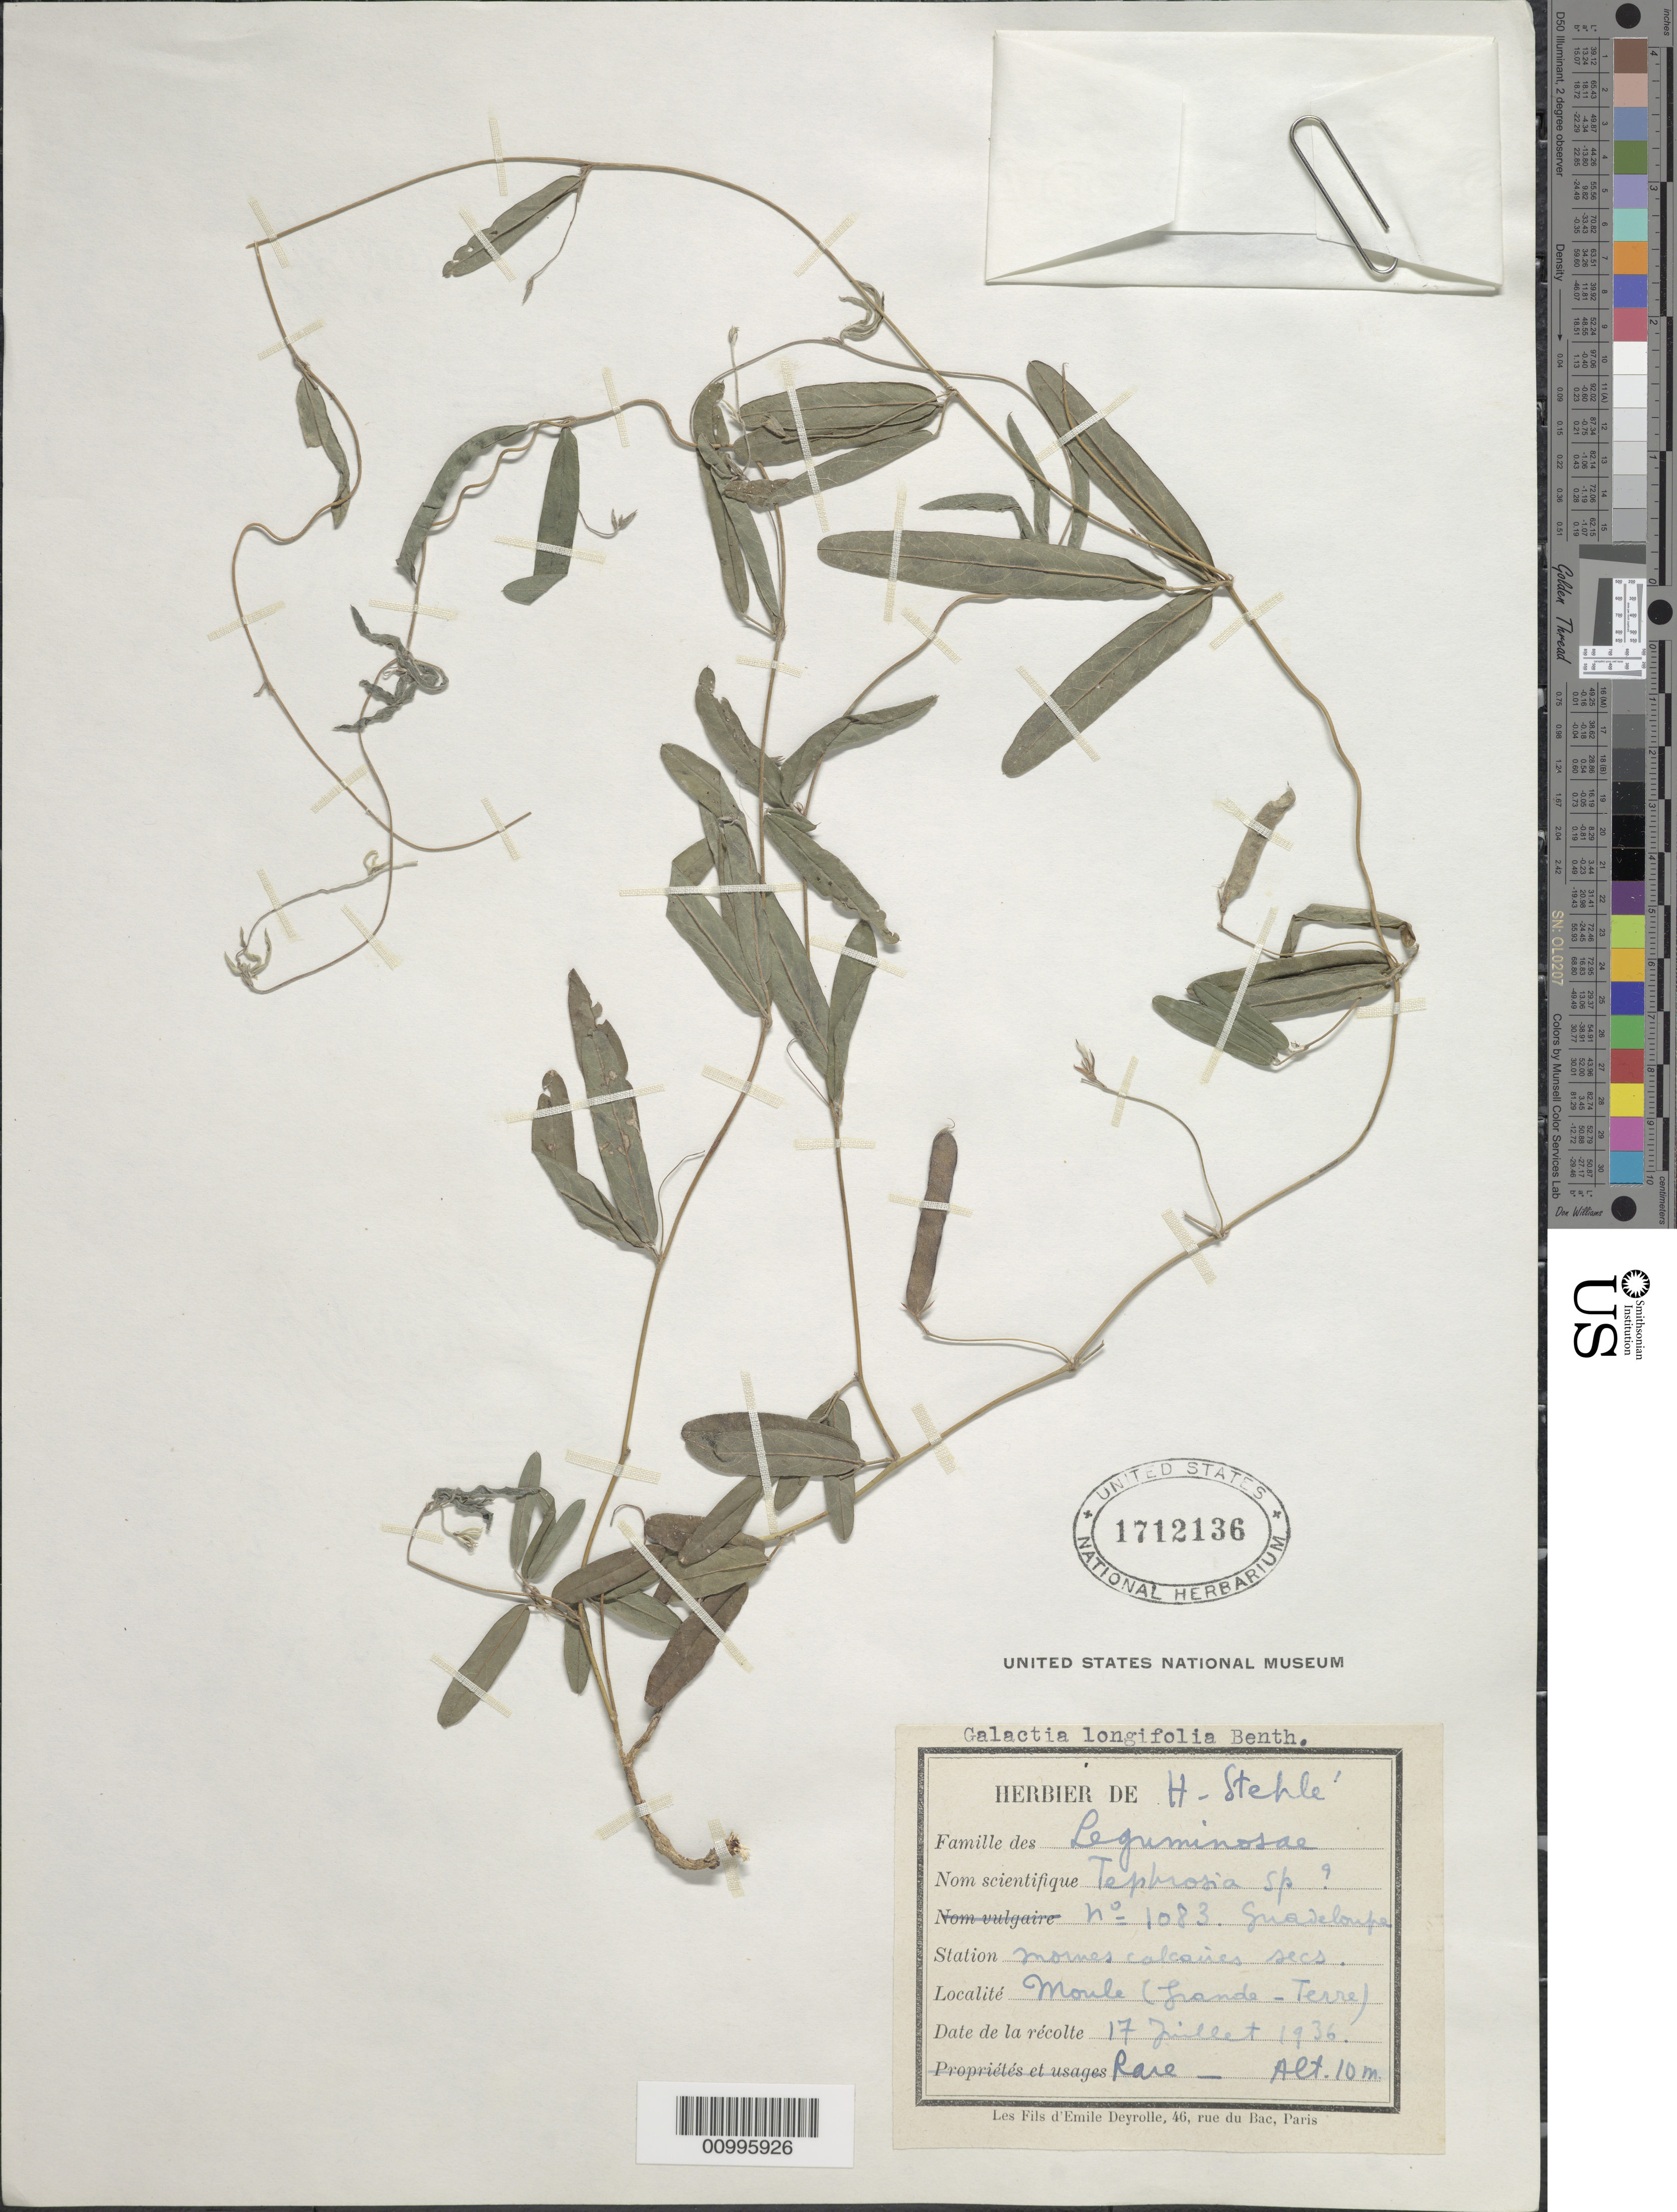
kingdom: Plantae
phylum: Tracheophyta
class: Magnoliopsida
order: Fabales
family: Fabaceae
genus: Galactia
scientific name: Galactia longifolia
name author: (Jacq.) Benth.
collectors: H. Stehlé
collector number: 1083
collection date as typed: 17 Jul 1936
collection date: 1936-07-17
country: Guadeloupe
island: Basse Terre [Guadeloupe]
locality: Moule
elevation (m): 10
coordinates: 0 N, 0 E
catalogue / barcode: US 1712136